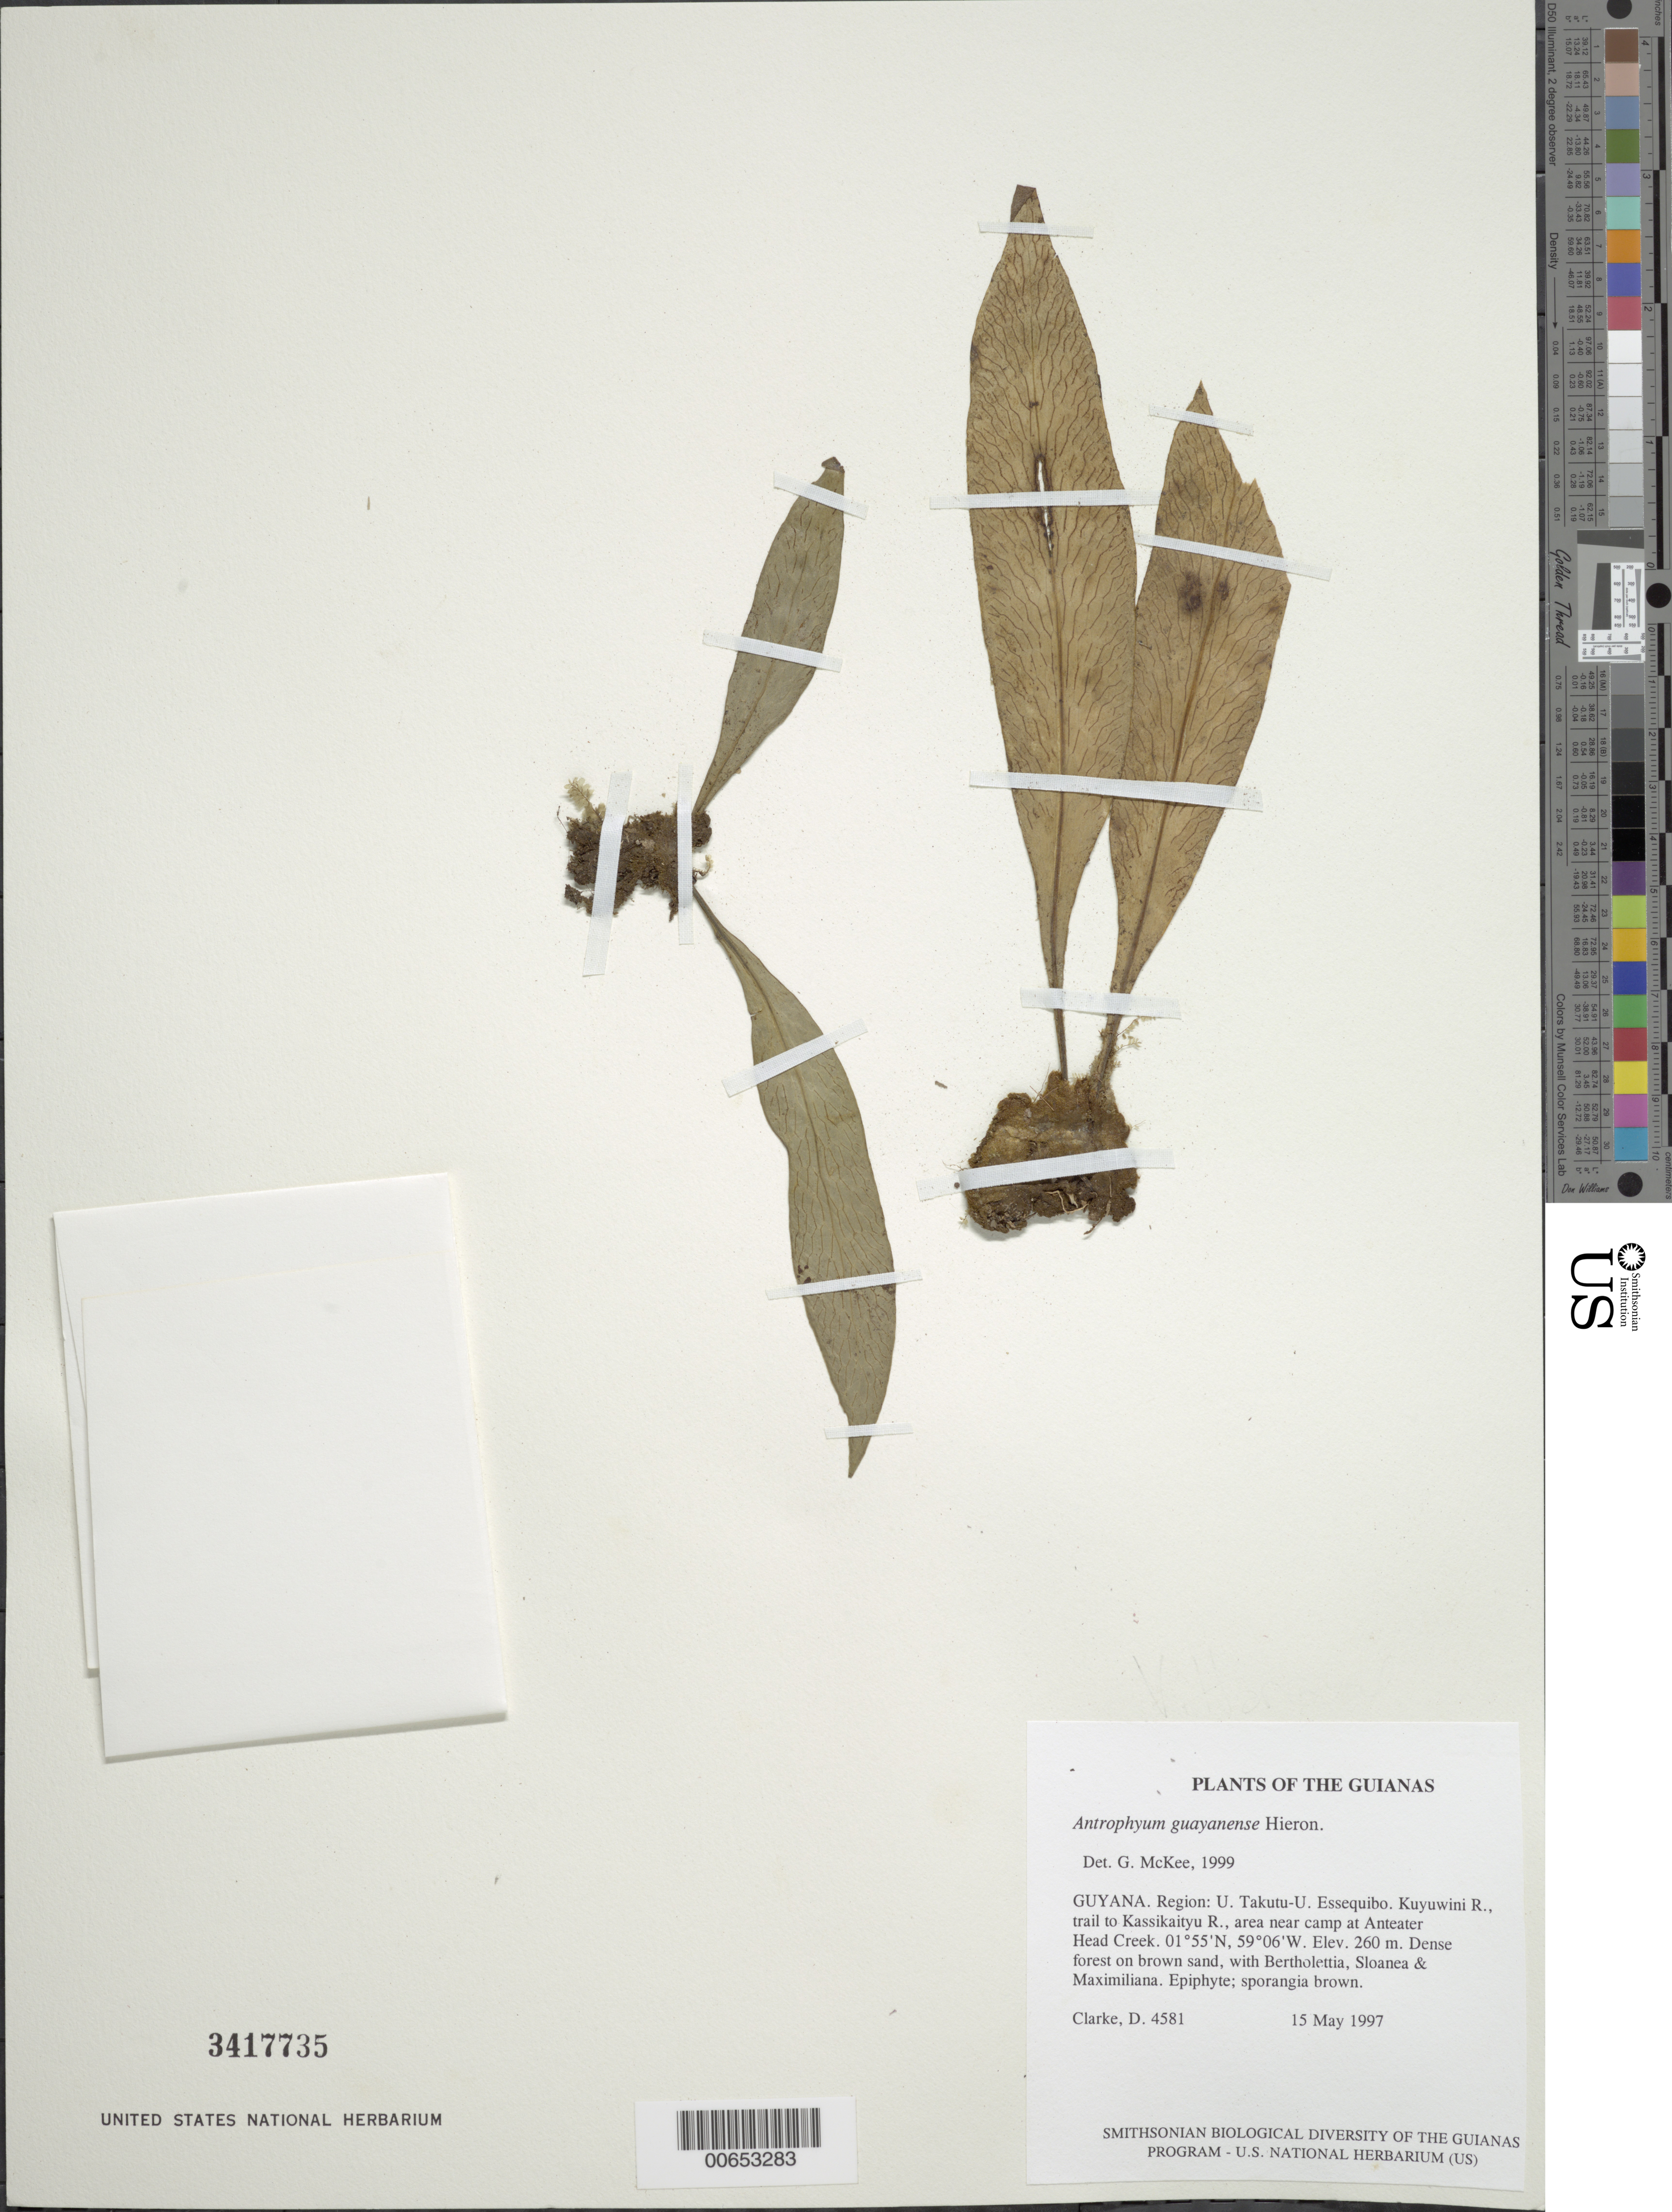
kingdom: Plantae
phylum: Tracheophyta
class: Polypodiopsida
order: Polypodiales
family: Pteridaceae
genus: Polytaenium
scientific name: Polytaenium guayanense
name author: (Hieron.) Alston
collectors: H. D. Clarke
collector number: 4581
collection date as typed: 15 May 1997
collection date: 1997-05-15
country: Guyana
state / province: U. Takutu-U. Essequibo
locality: Kuyuwini R., trail to Kassikaityu R., area near camp at Anteater Head Creek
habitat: Dense forest on brown sand, with Bertholettia, Sloanea & Maximiliana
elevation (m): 260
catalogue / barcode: US 3417735